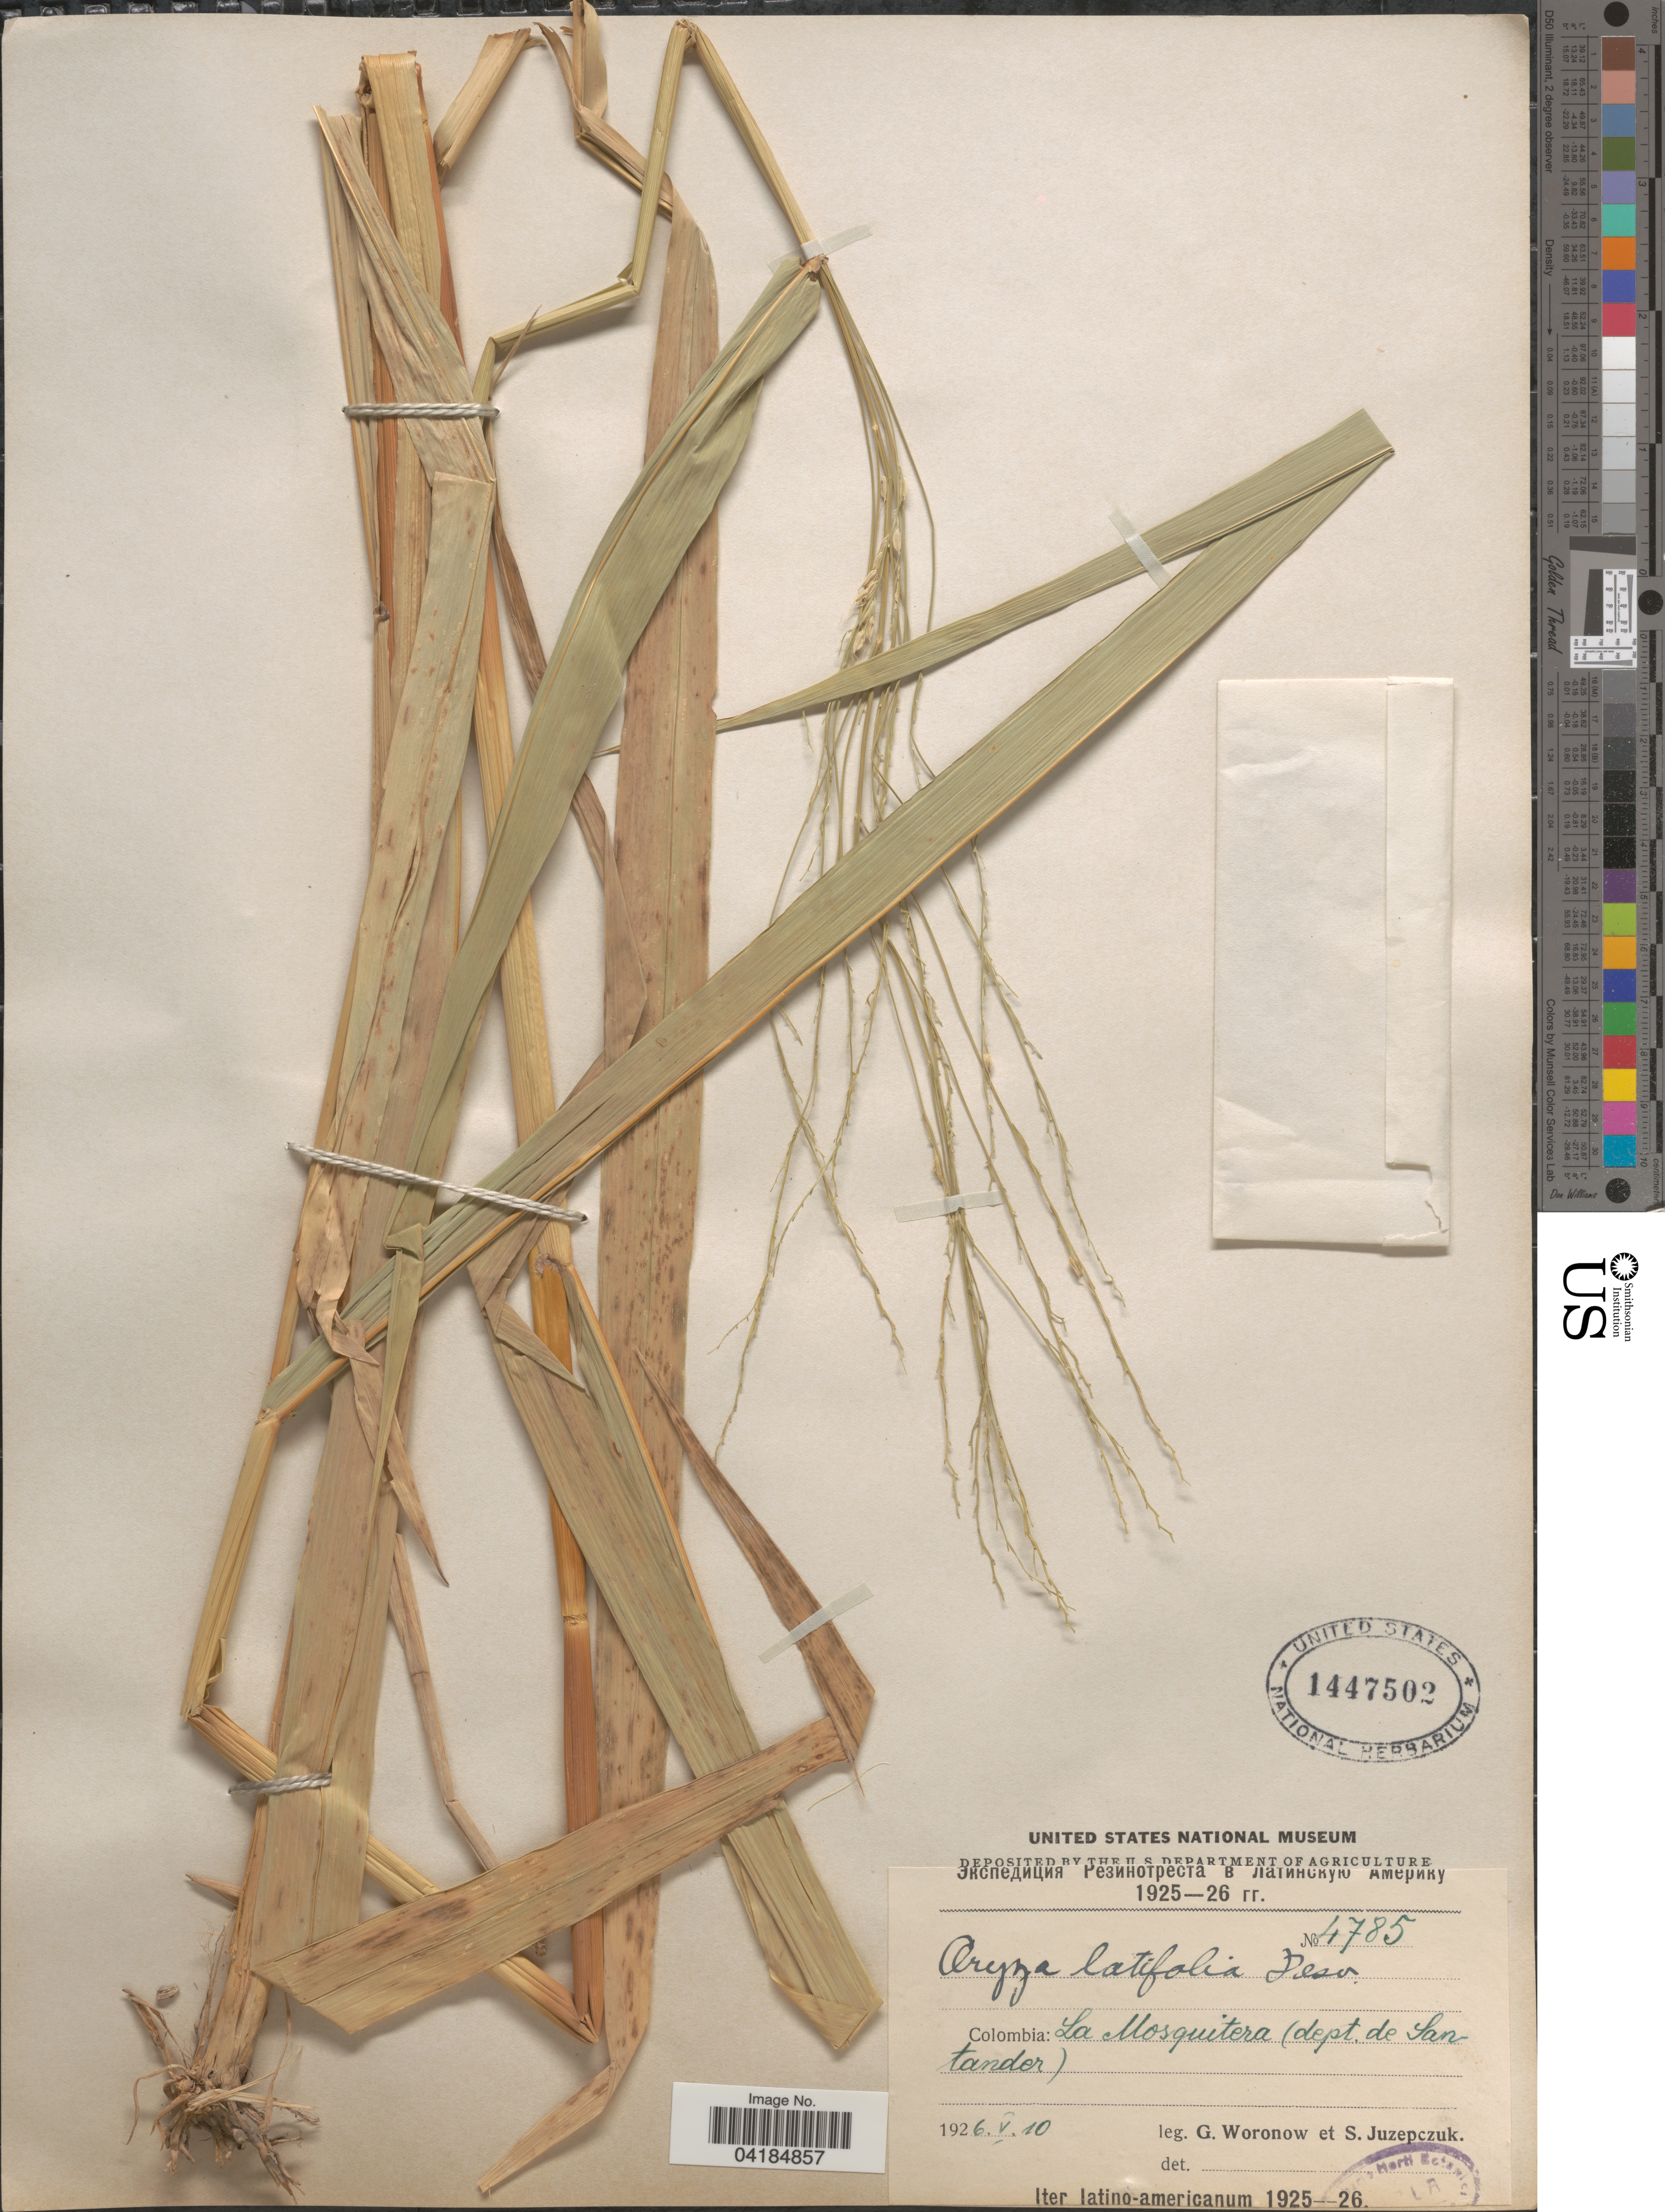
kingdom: Plantae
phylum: Tracheophyta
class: Liliopsida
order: Poales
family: Poaceae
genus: Oryza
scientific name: Oryza latifolia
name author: Desv.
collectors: G. Woronow & S. V. Juzepczuk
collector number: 4785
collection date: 1926-05-10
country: Colombia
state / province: Santander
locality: Iter latino-americanum 1925-26. La Mosquitera (dept. de Santander).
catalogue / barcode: US 1447502